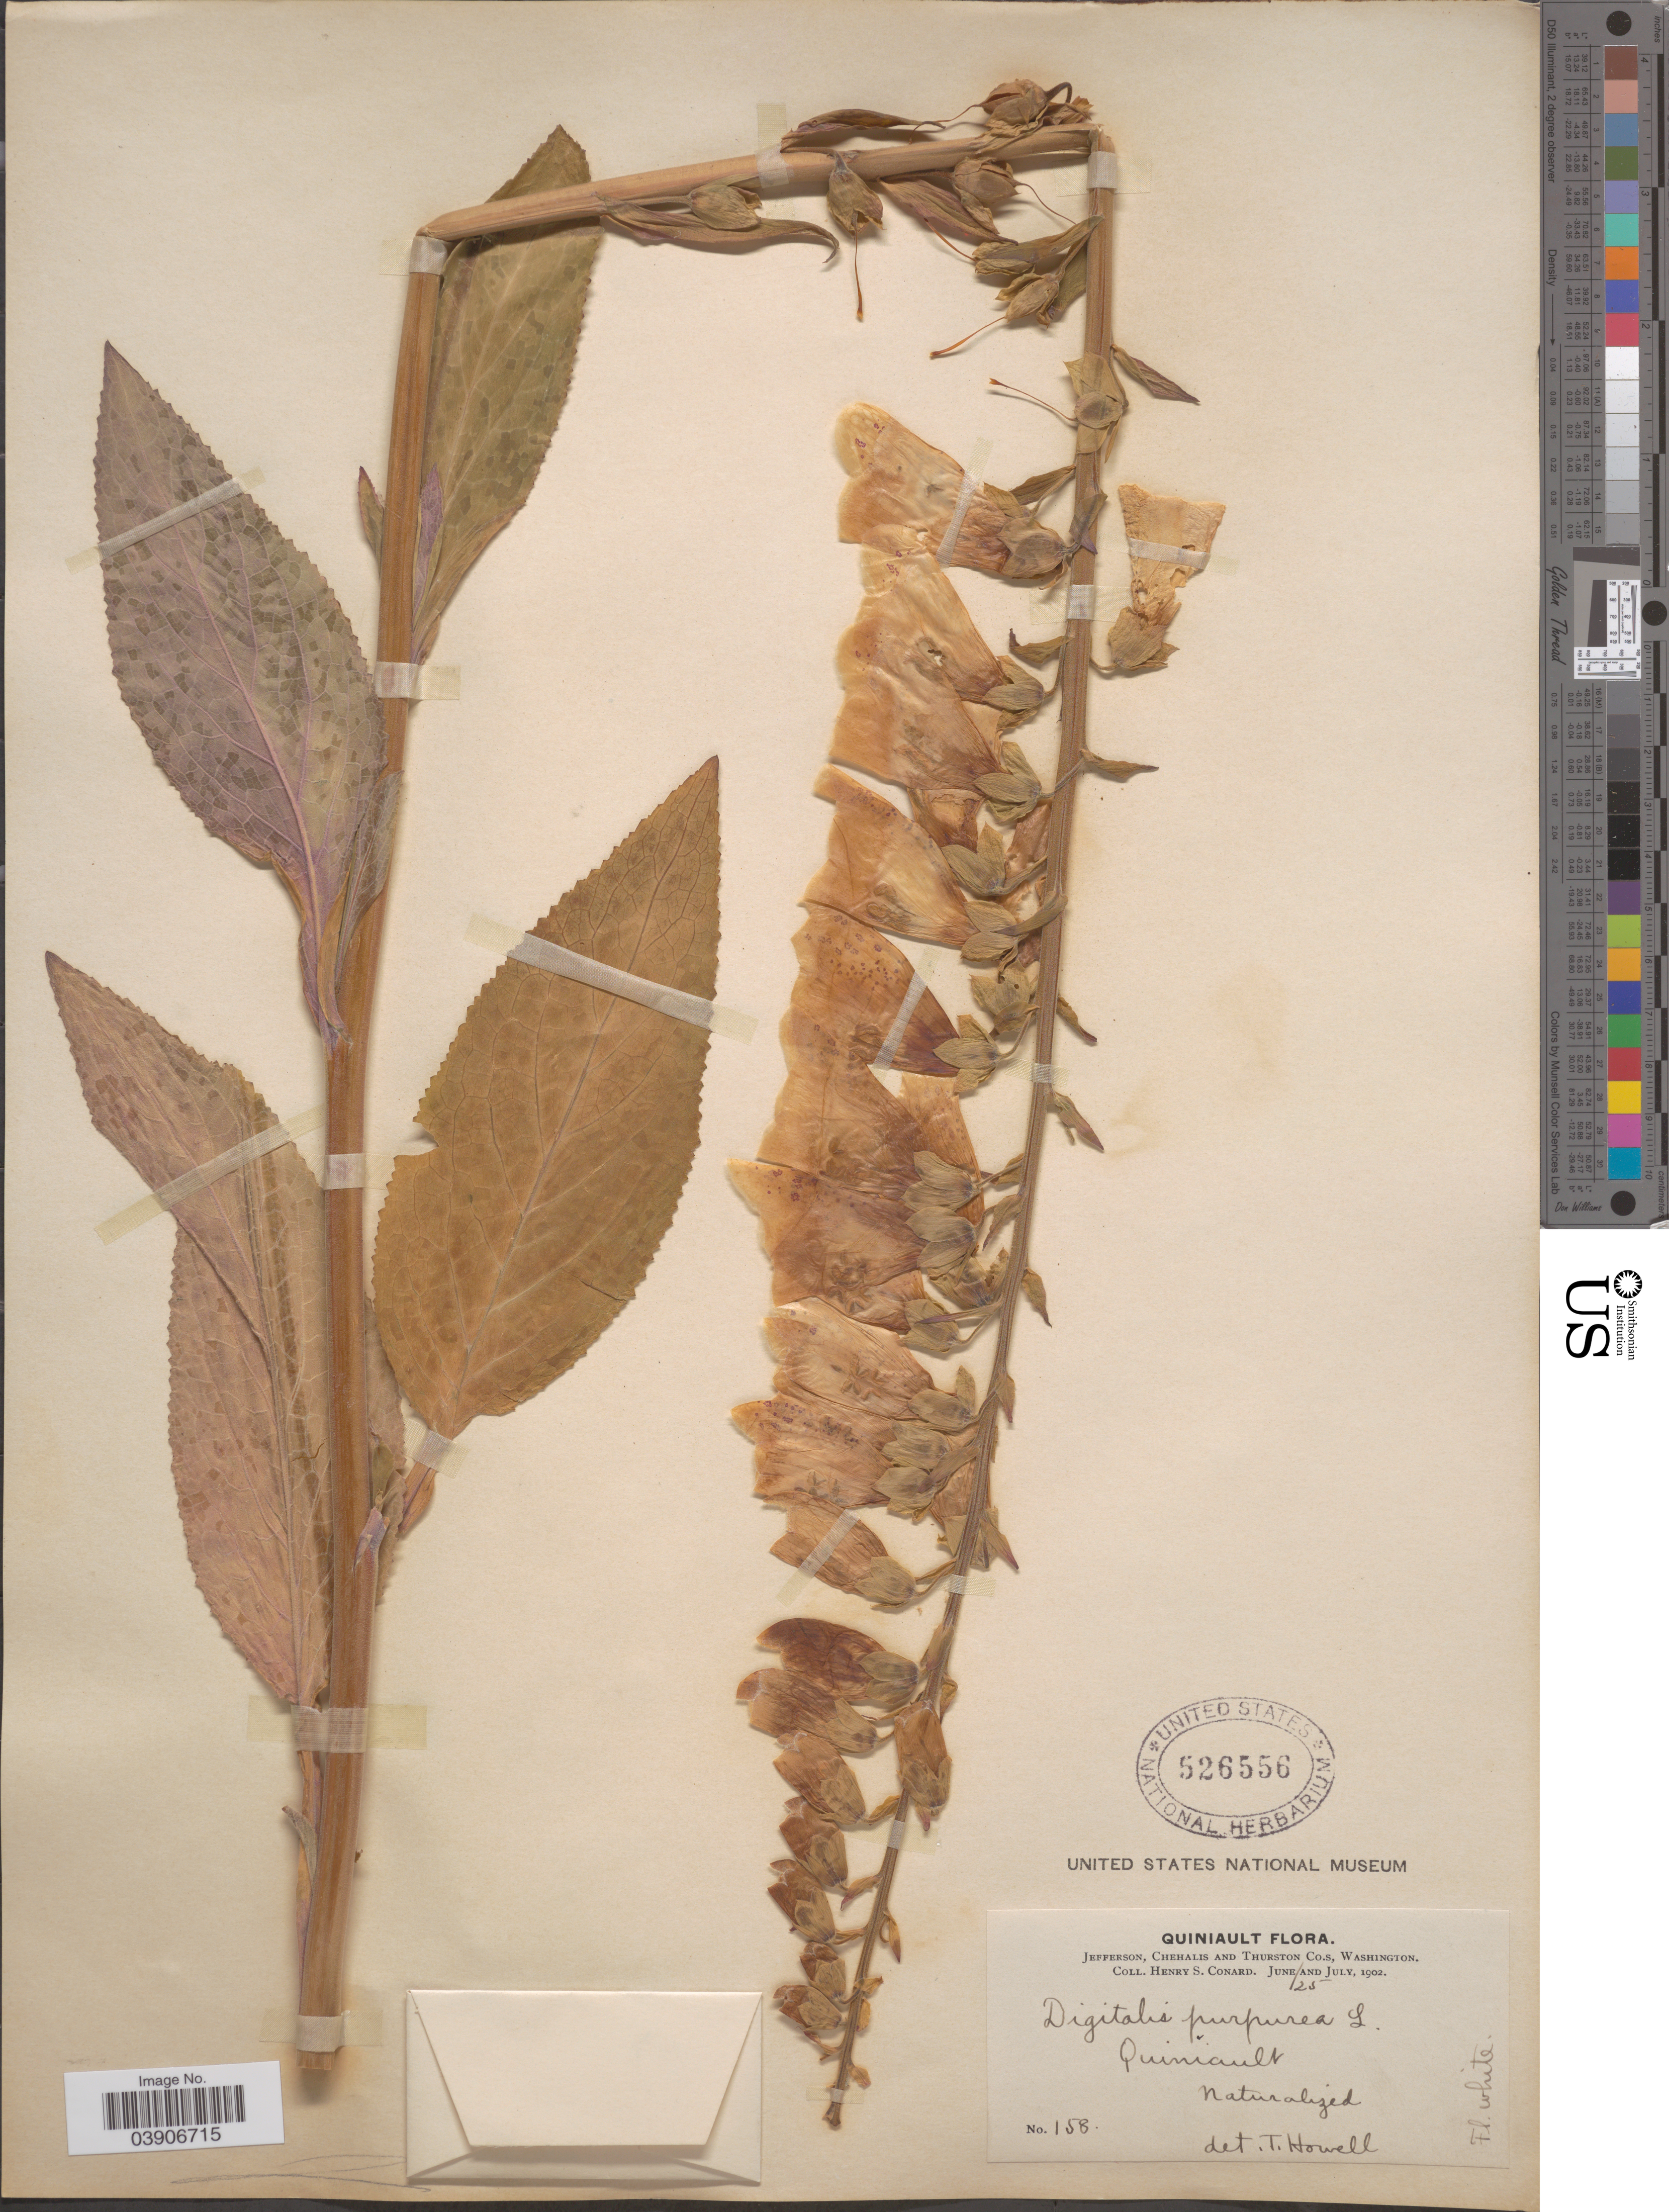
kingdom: Plantae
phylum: Tracheophyta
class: Magnoliopsida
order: Lamiales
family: Plantaginaceae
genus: Digitalis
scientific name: Digitalis purpurea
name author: L.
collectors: H. S. Conard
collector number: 158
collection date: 1902-06-25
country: United States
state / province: Washington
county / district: Thurston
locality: Quiniault. Jefferson, Chehalis and Thurston Co.s. Quiniault. Naturalized.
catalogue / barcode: US 526556